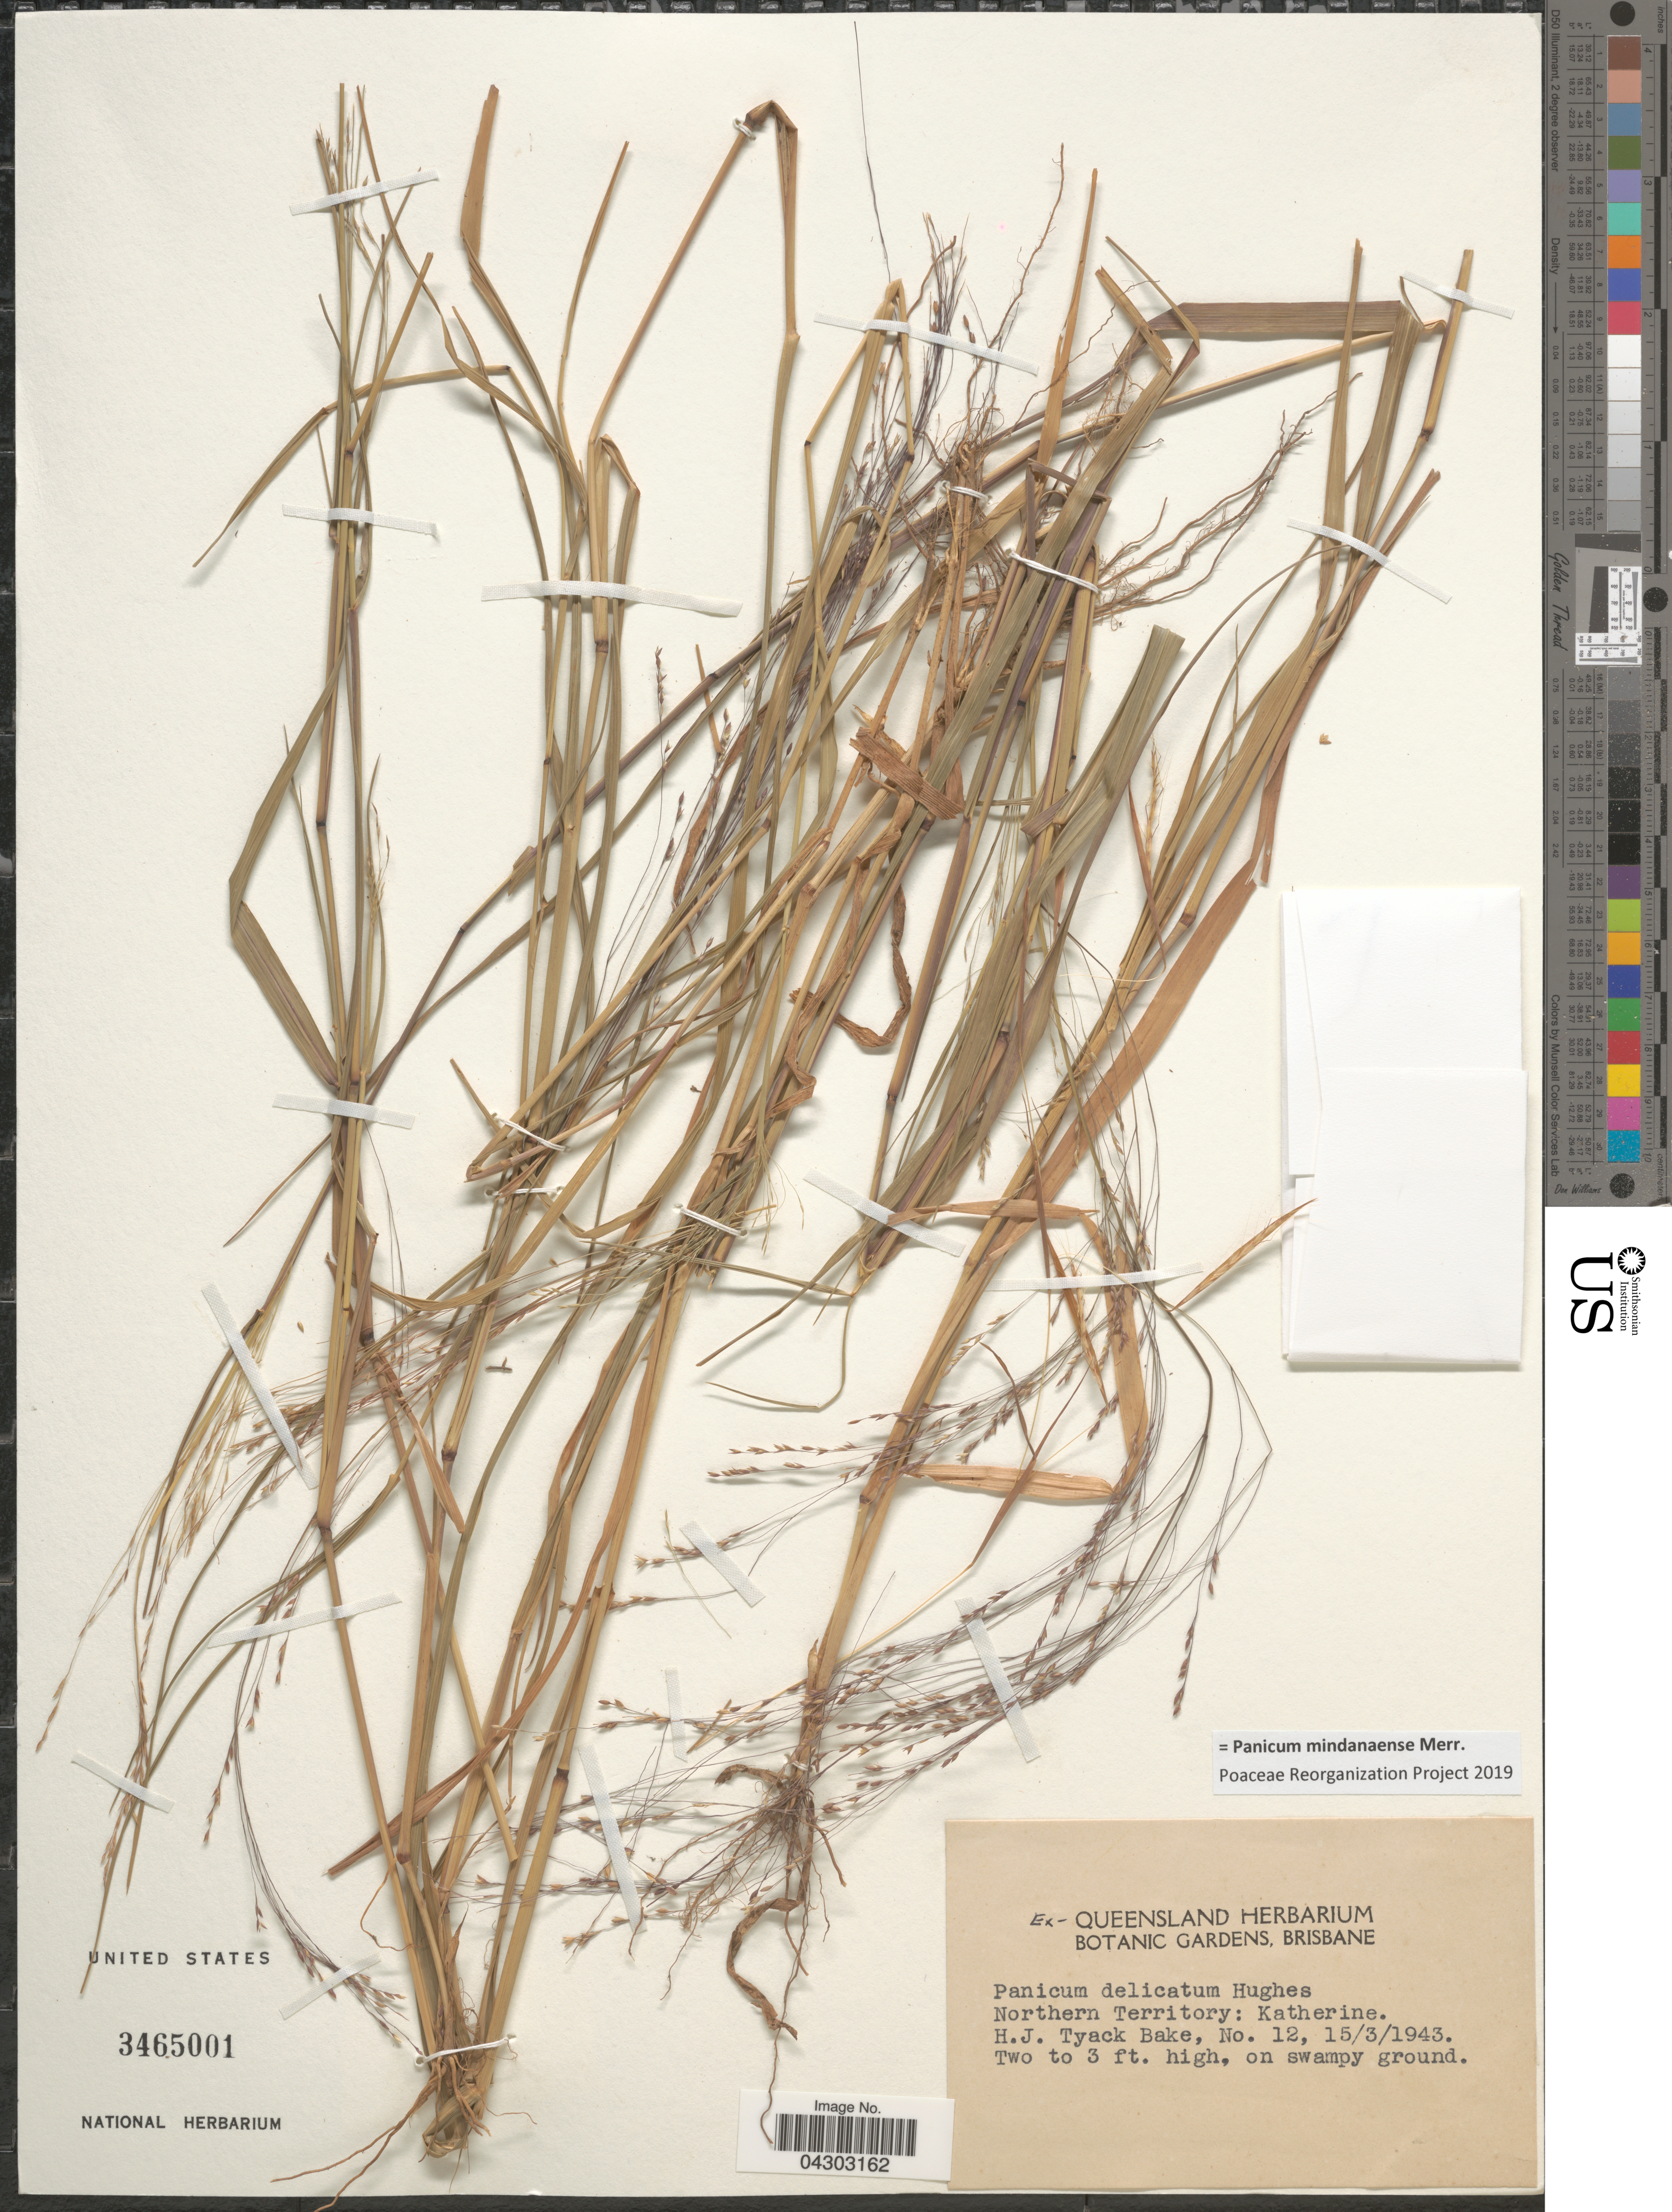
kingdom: Plantae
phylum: Tracheophyta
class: Liliopsida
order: Poales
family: Poaceae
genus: Panicum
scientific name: Panicum mindanaense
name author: Merr.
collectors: H. Bake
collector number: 12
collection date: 1943-03-15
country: Australia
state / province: Northern Territory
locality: Katherine.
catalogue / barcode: US 3465001